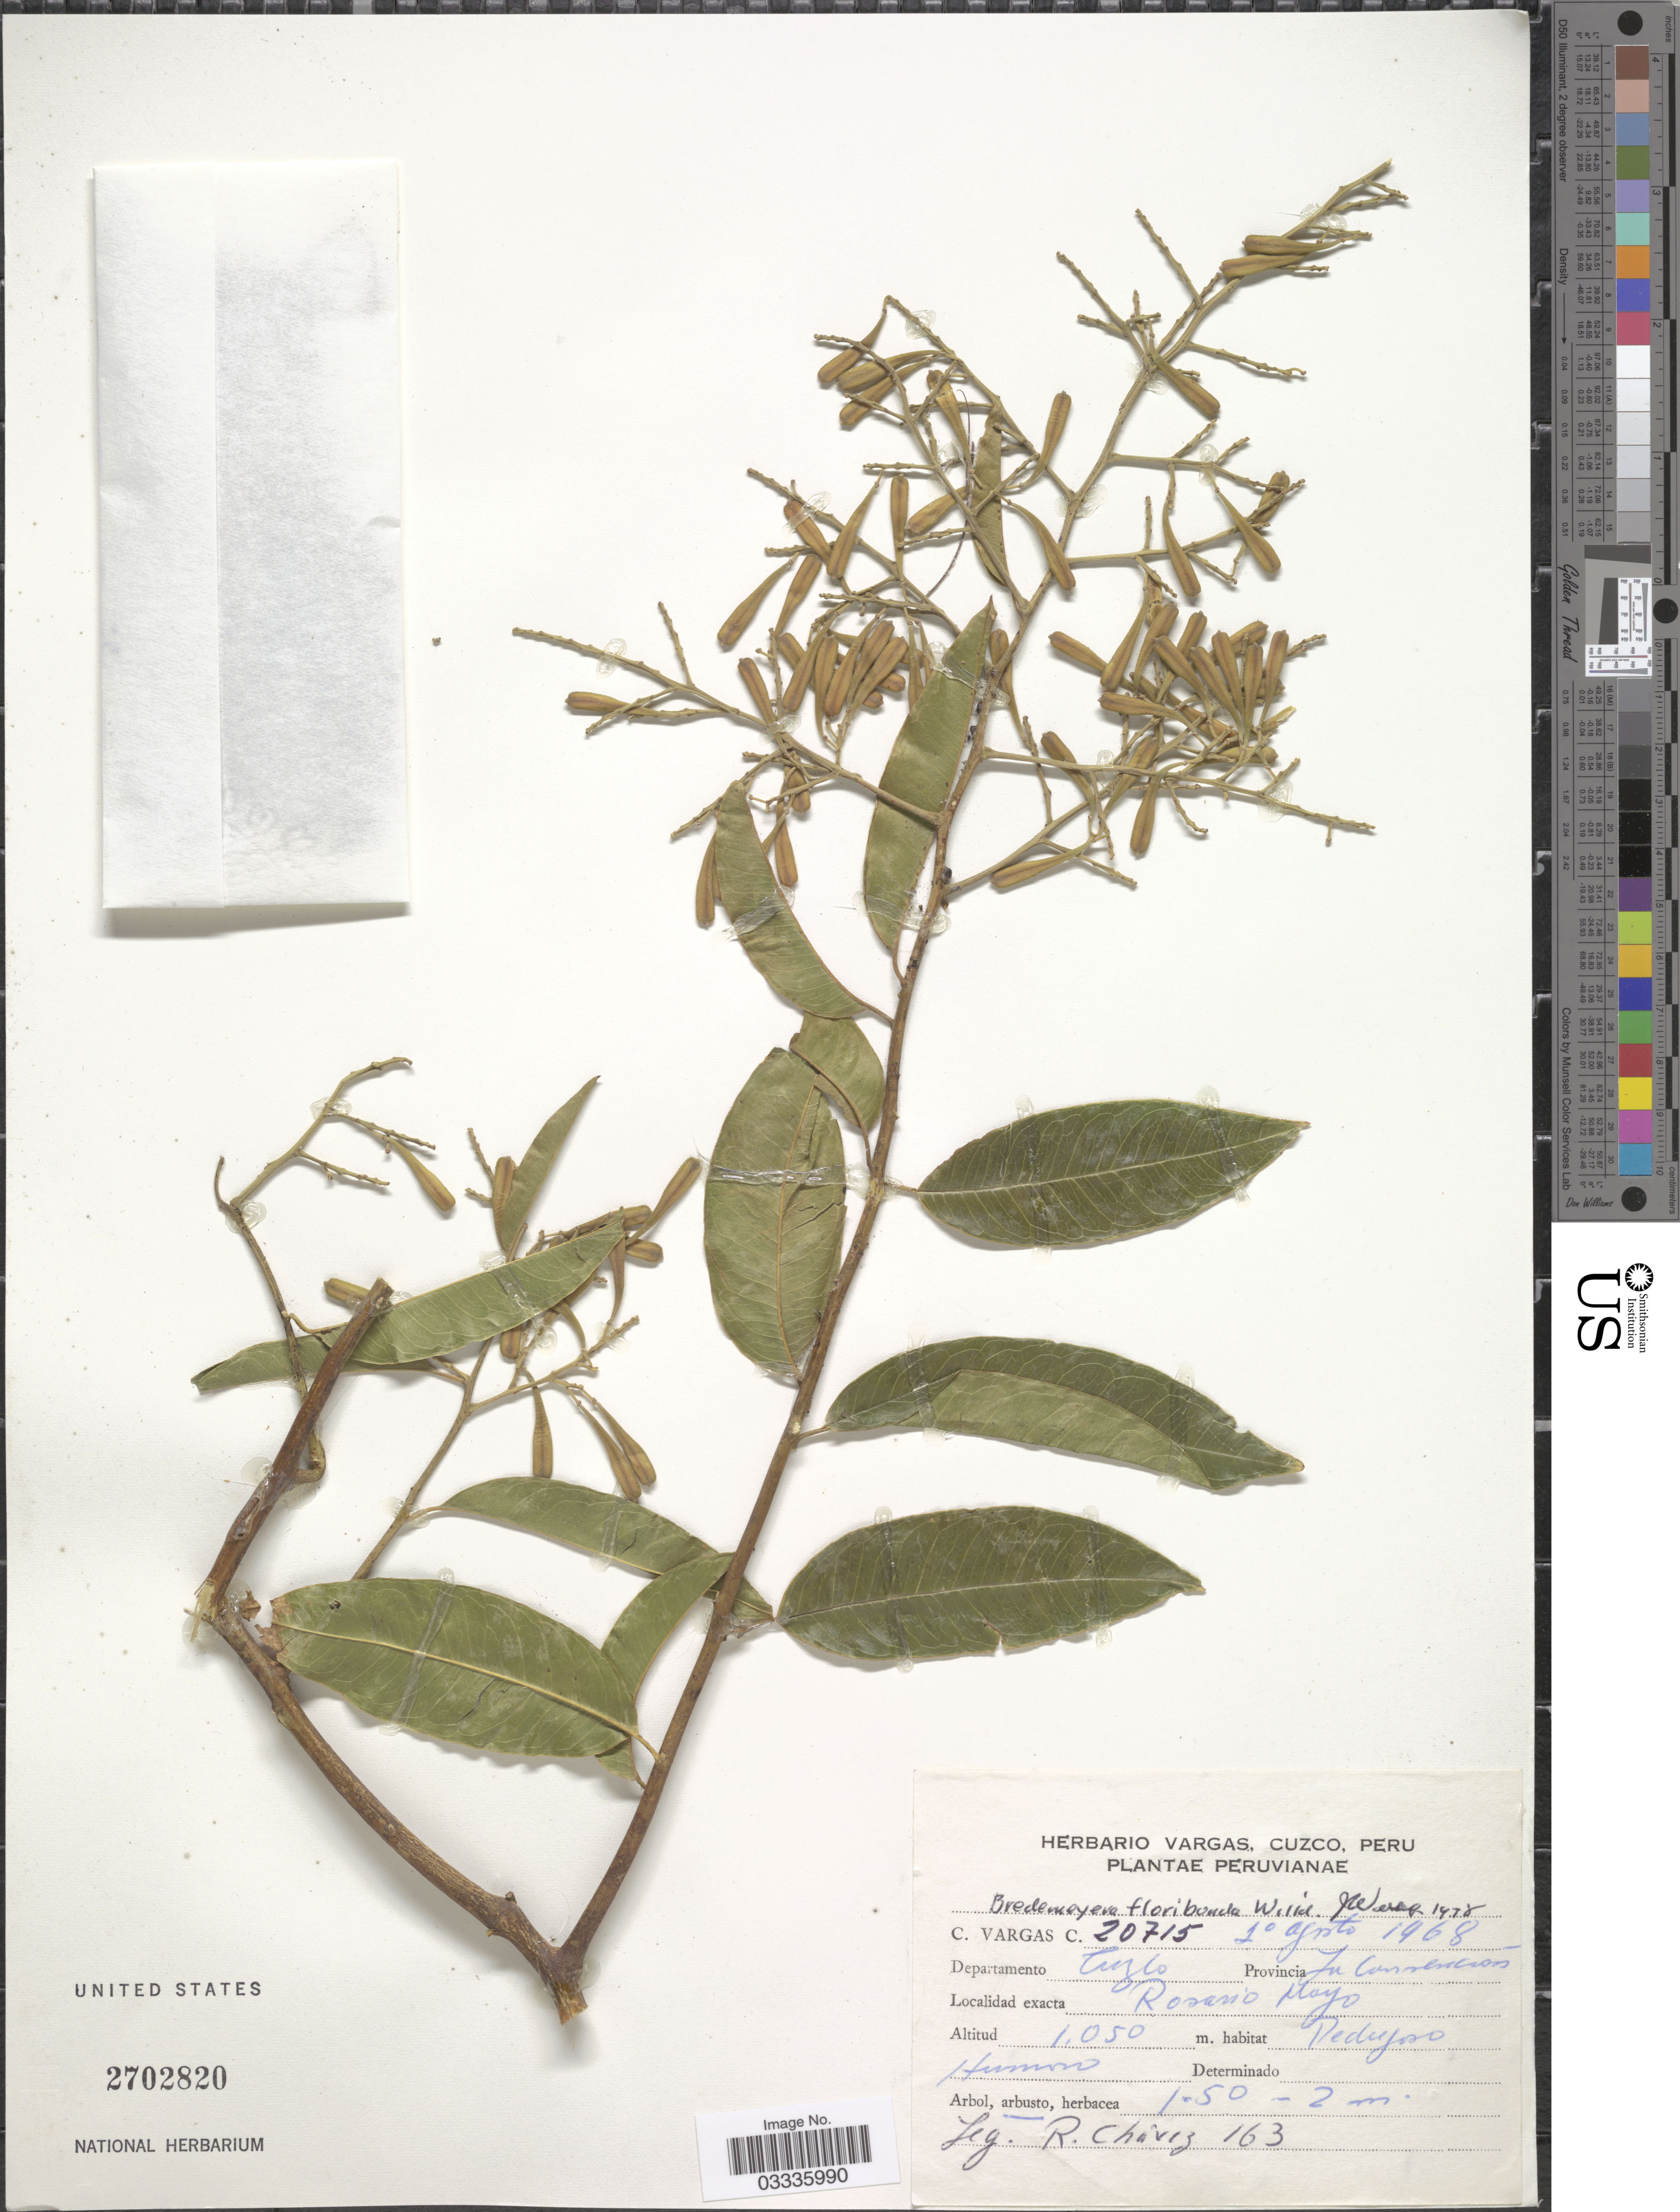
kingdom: Plantae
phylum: Tracheophyta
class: Magnoliopsida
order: Fabales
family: Polygalaceae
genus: Bredemeyera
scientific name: Bredemeyera floribunda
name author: Willd.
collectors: R. Chávez & C. Vargas Calderón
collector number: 20715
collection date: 1968-08-01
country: Peru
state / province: Cusco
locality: Departamento Cuzco. Provincia La Convención. Rosario Mayo.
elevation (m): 1050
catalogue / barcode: US 2702820